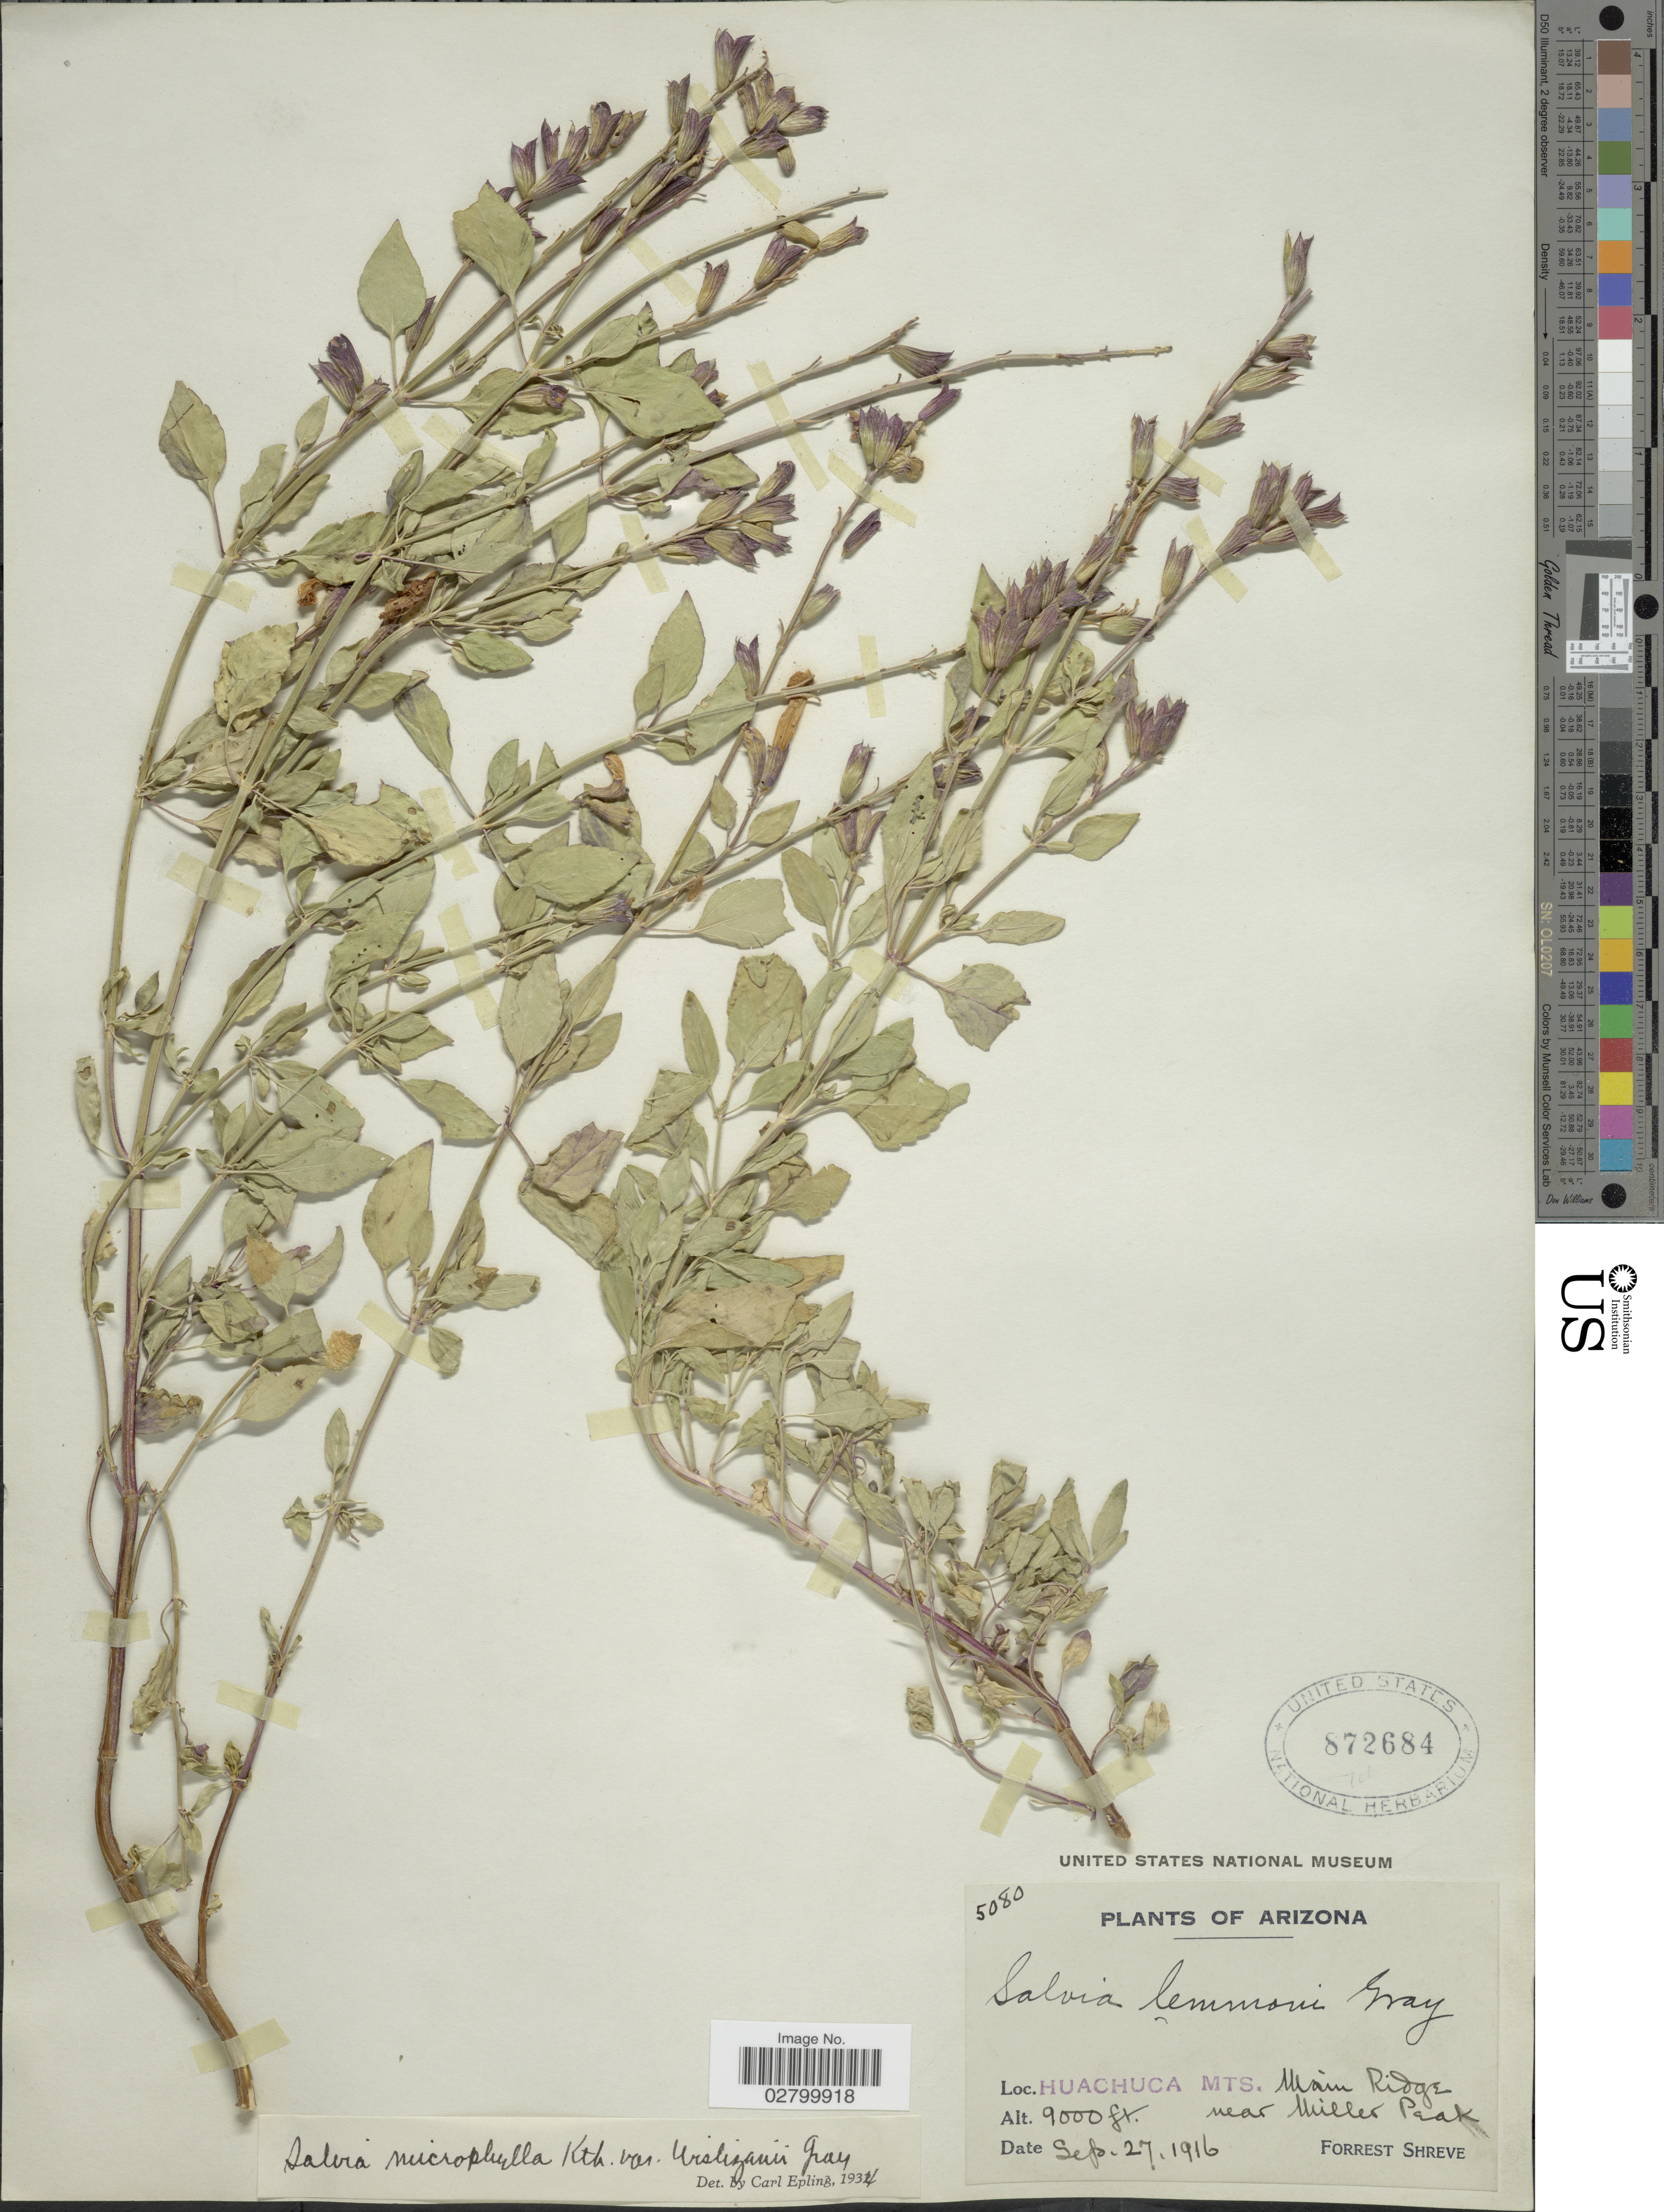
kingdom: Plantae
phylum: Tracheophyta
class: Magnoliopsida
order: Lamiales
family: Lamiaceae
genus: Salvia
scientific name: Salvia microphylla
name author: Kunth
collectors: F. Shreve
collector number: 5080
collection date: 1916-09-27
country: United States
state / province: Arizona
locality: Huachuca Mts. Main Ridge near Miller Peak.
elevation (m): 2743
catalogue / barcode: US 872684